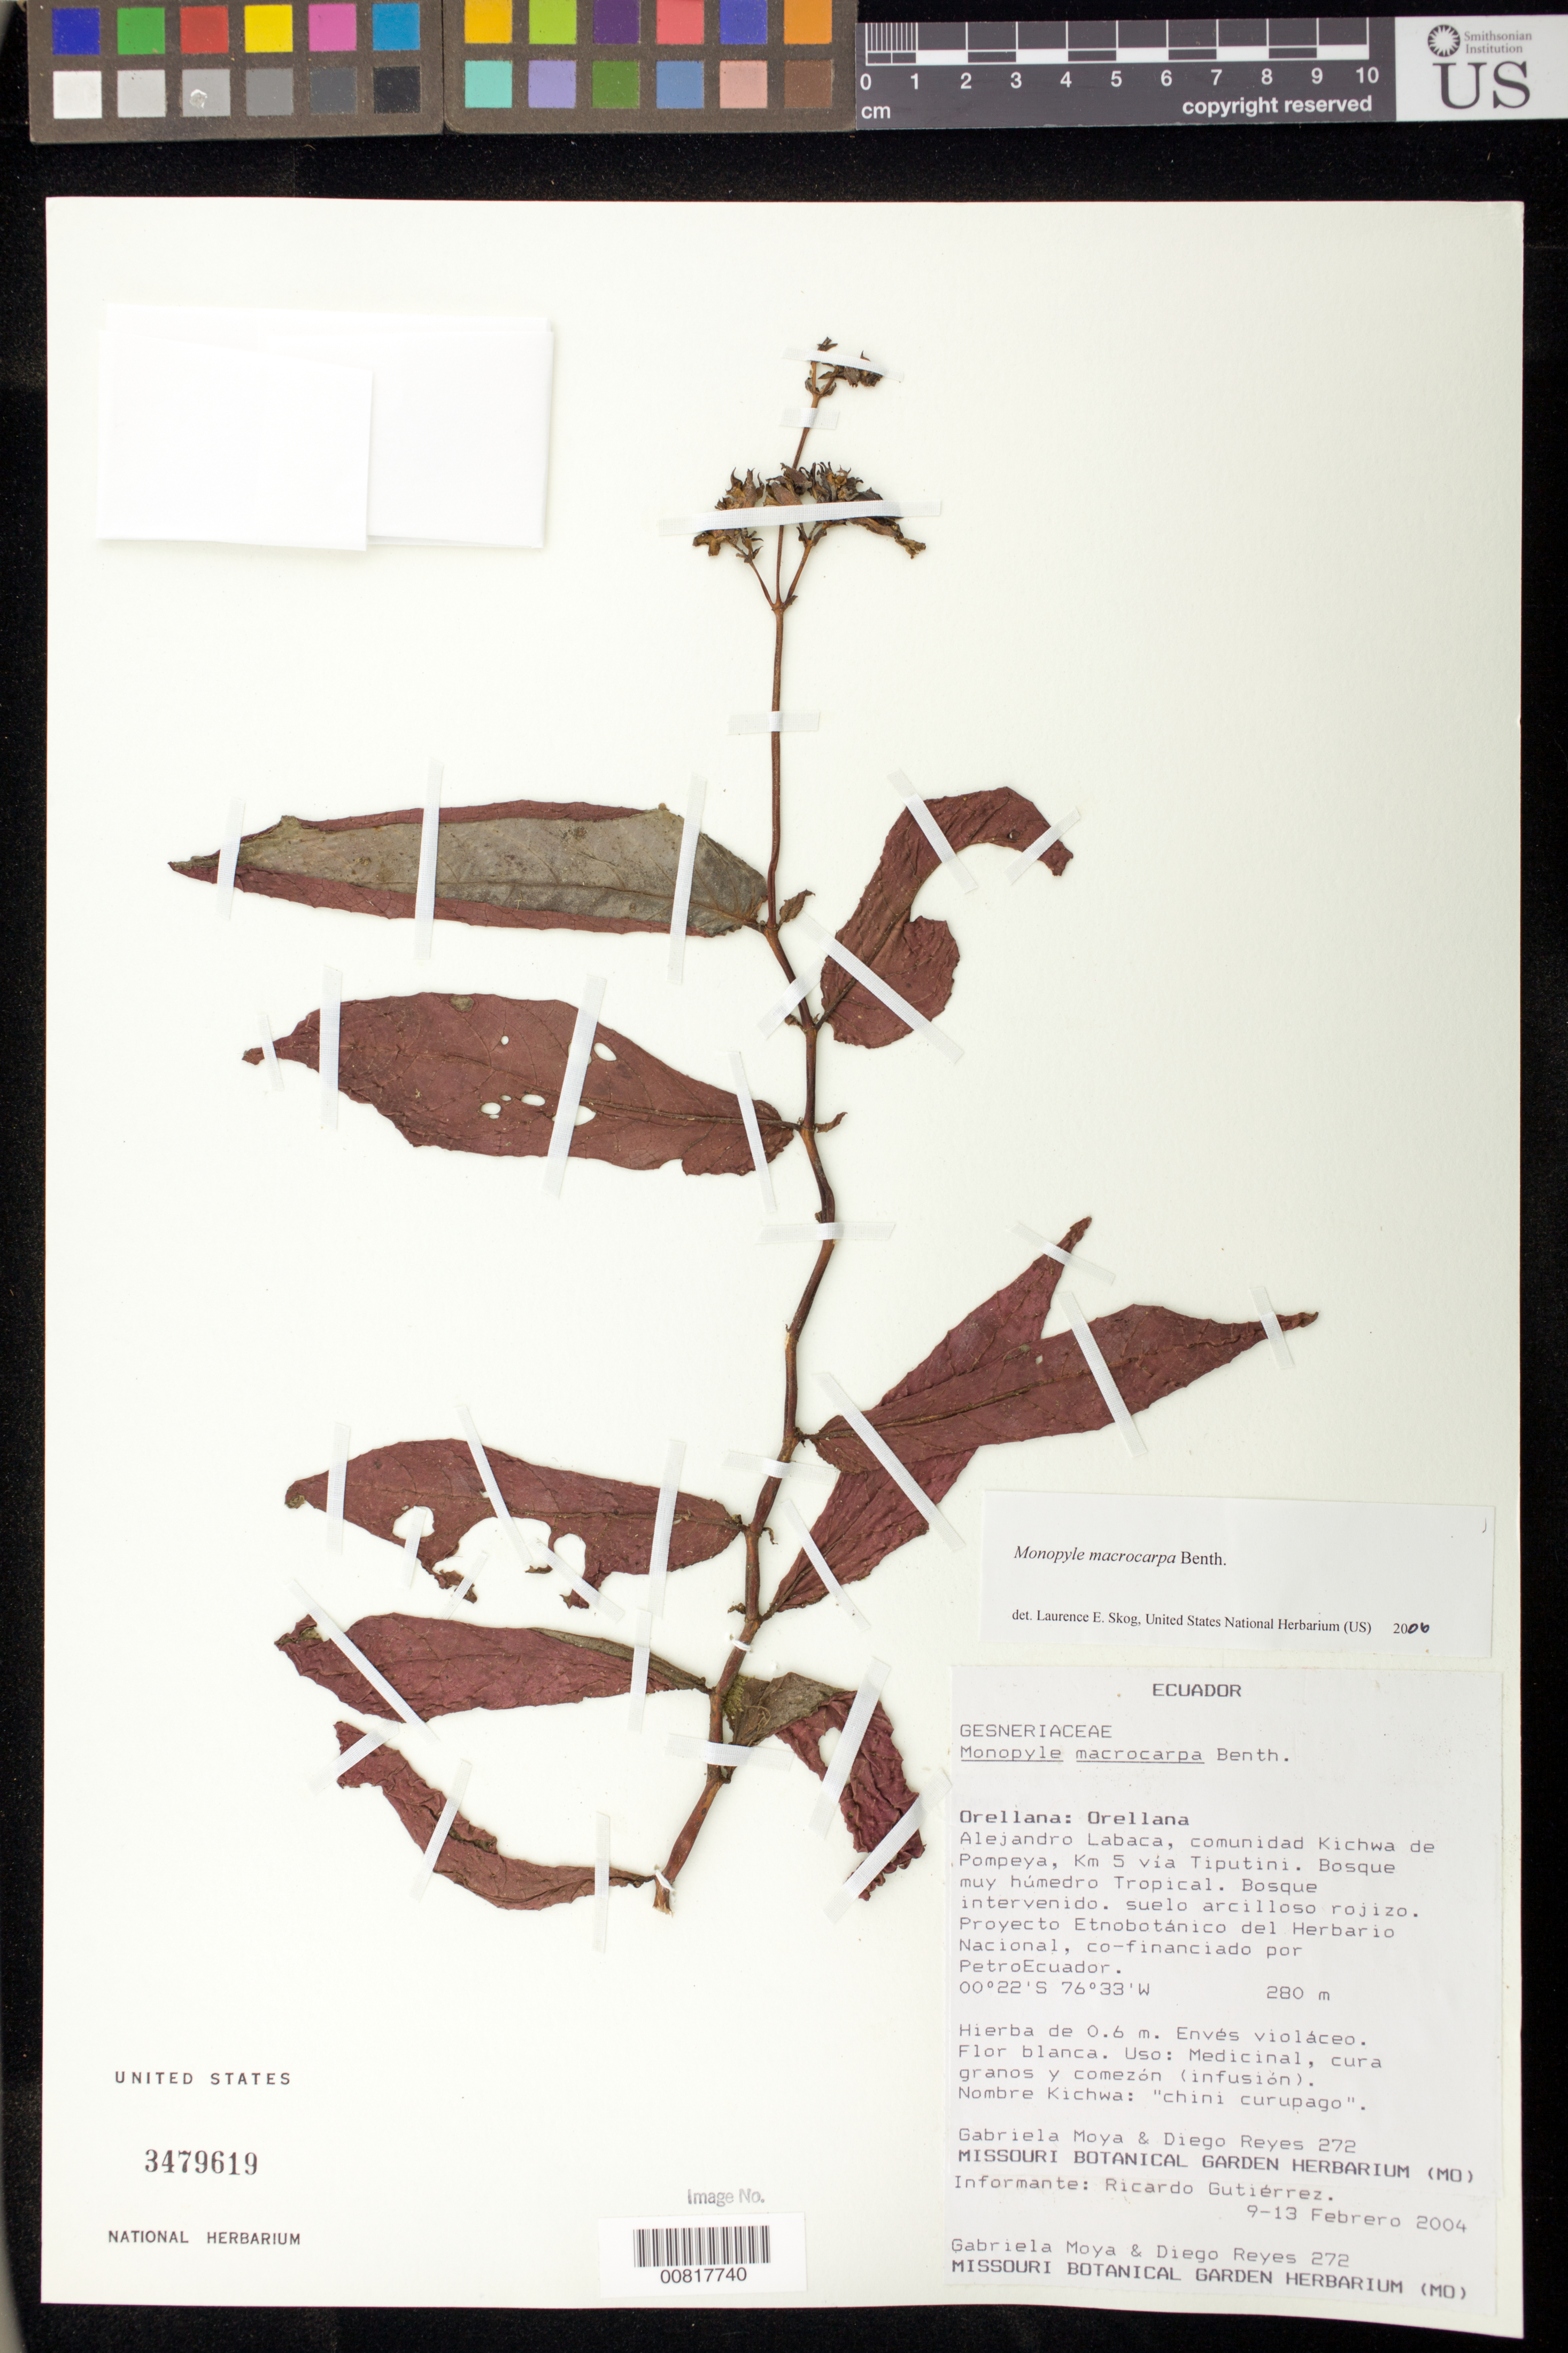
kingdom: Plantae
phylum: Tracheophyta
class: Magnoliopsida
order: Lamiales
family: Gesneriaceae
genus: Monopyle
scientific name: Monopyle macrocarpa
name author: Benth.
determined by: Skog, Laurence E.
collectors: G. Moya & D. Reyes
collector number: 272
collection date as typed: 9-13 Feb 2004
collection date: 2004-02-09/2004-02-13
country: Ecuador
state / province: Orellana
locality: Orellana: Orellana. Alejandra Labaca, comunidad Kichwa de Pompeya, km 5 via Tiputini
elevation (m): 280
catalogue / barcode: US 3479619